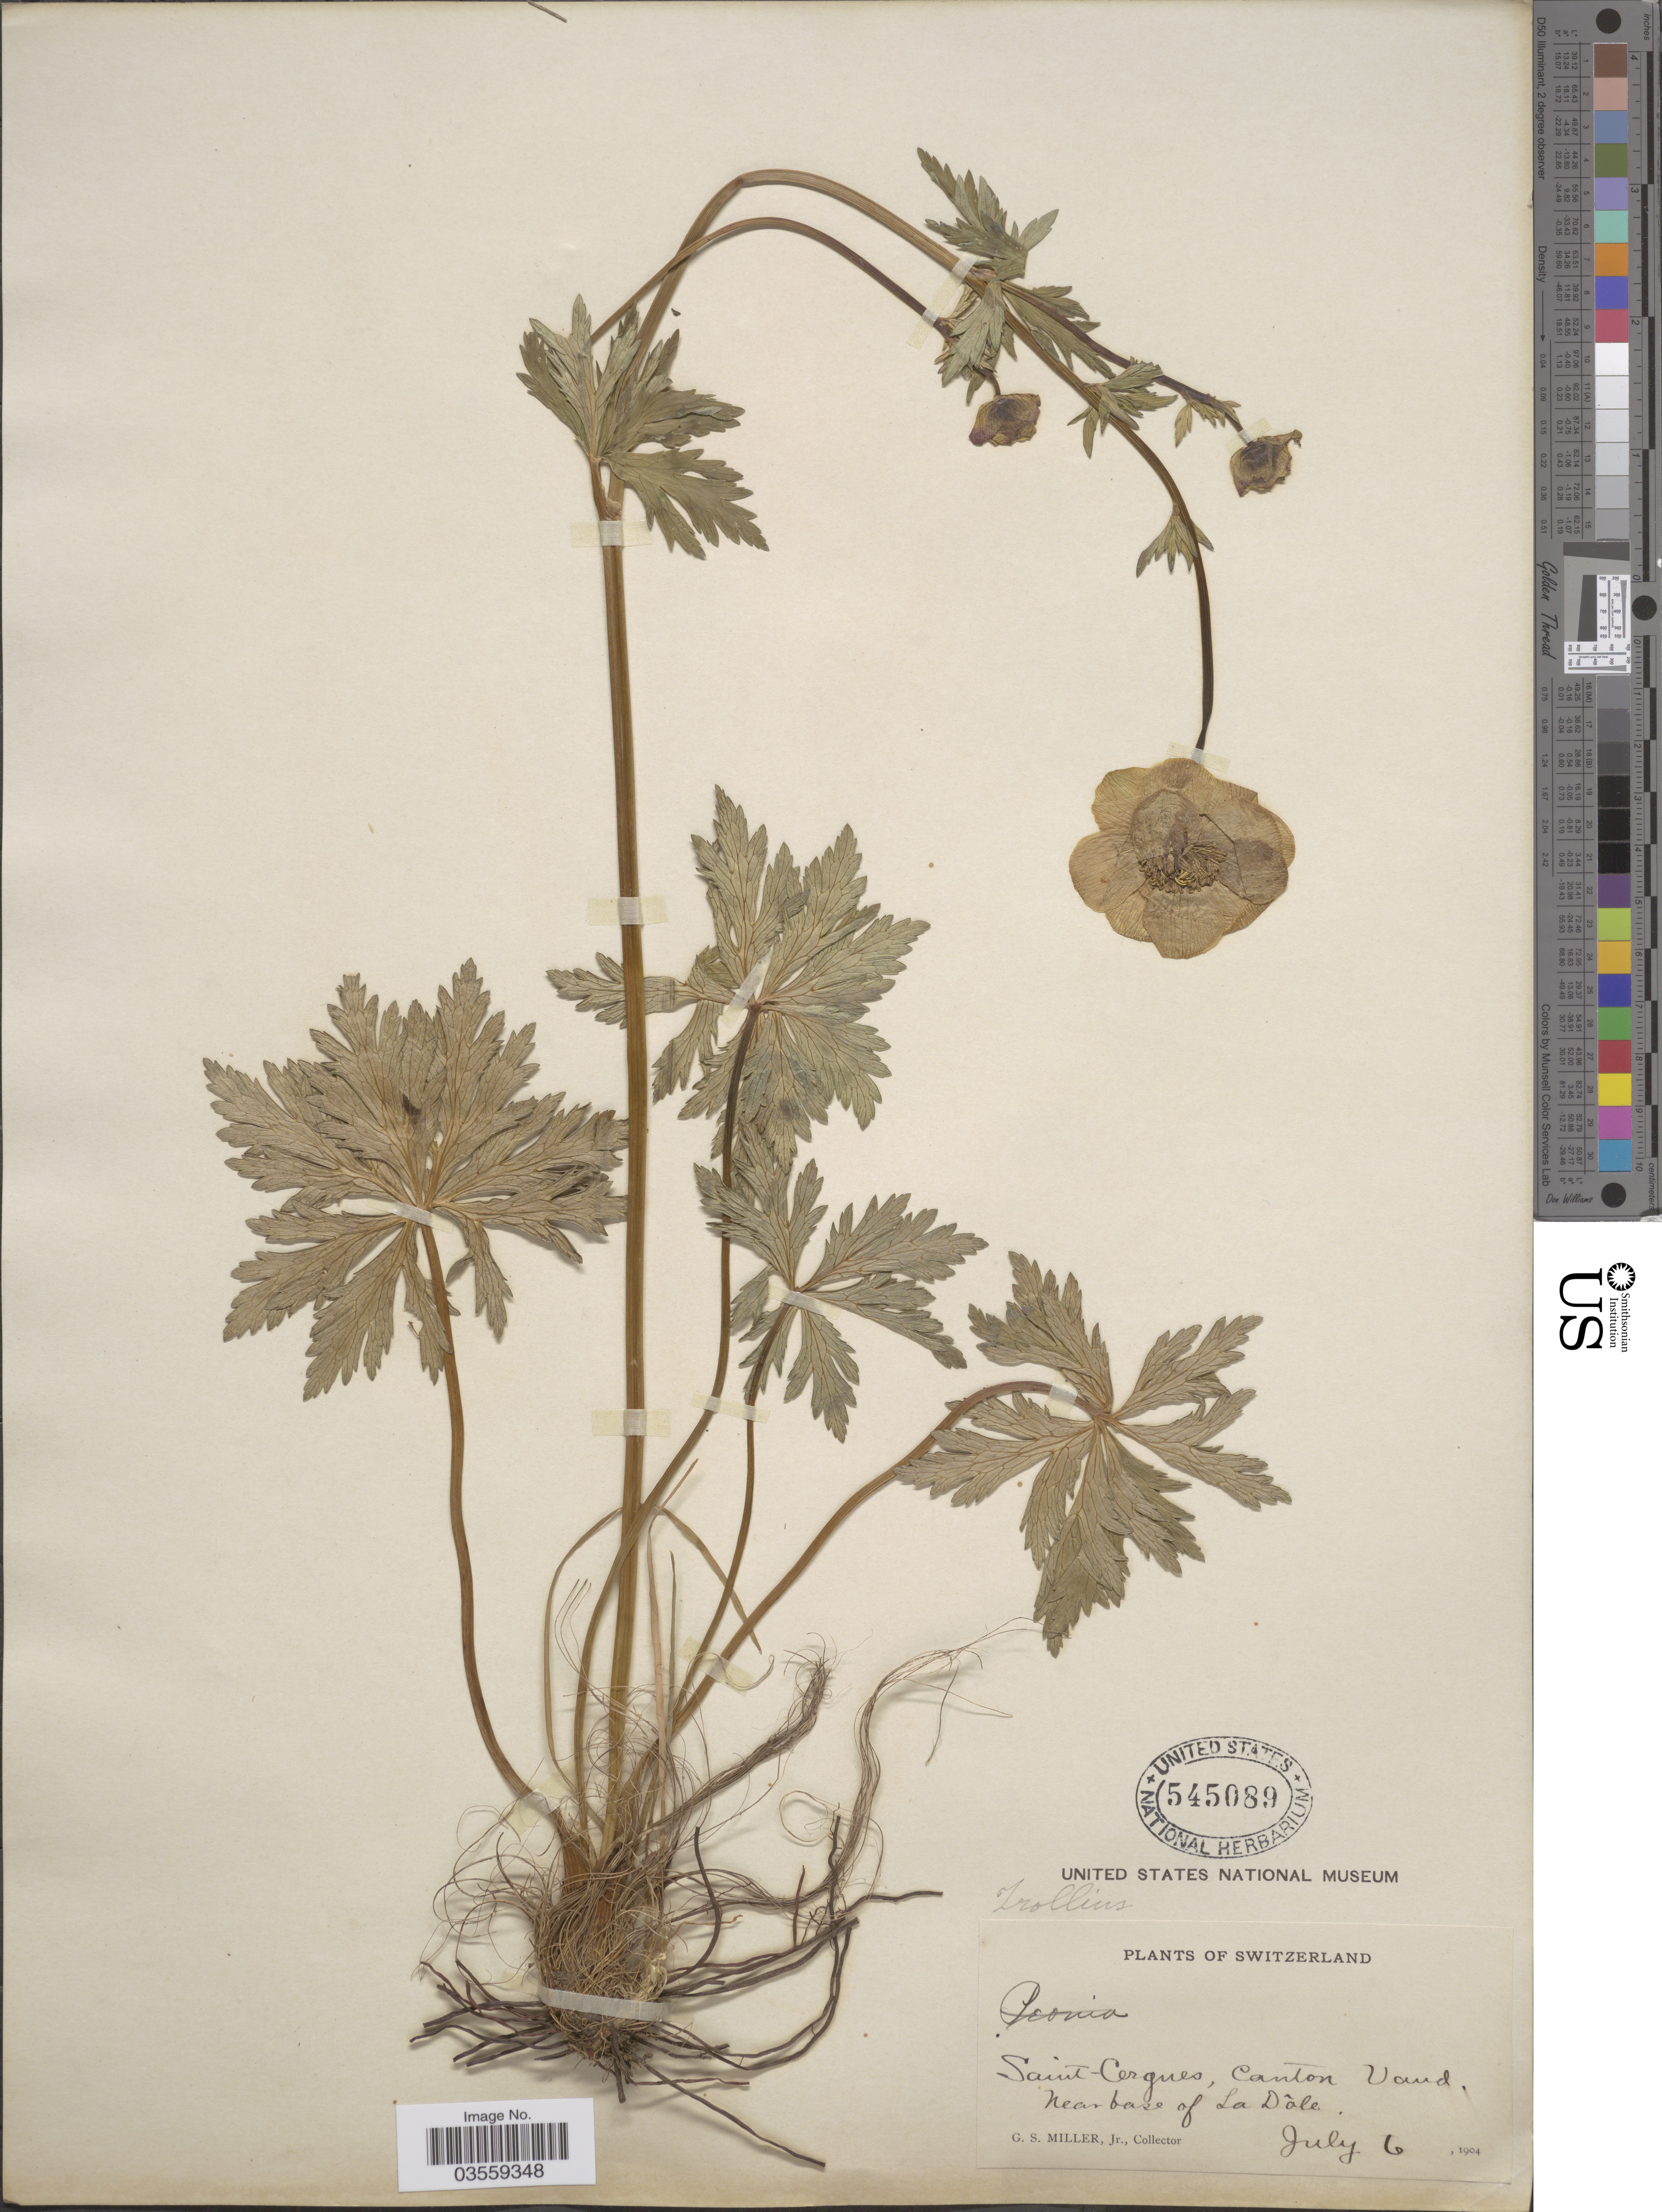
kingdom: Plantae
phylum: Tracheophyta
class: Magnoliopsida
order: Ranunculales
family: Ranunculaceae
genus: Trollius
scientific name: Trollius europaeus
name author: L.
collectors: G. S. Miller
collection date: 1904-07-06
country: Switzerland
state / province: Vaud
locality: Saint-Cergues, Canton Vaud. Near base of La Dôle.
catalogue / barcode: US 545089